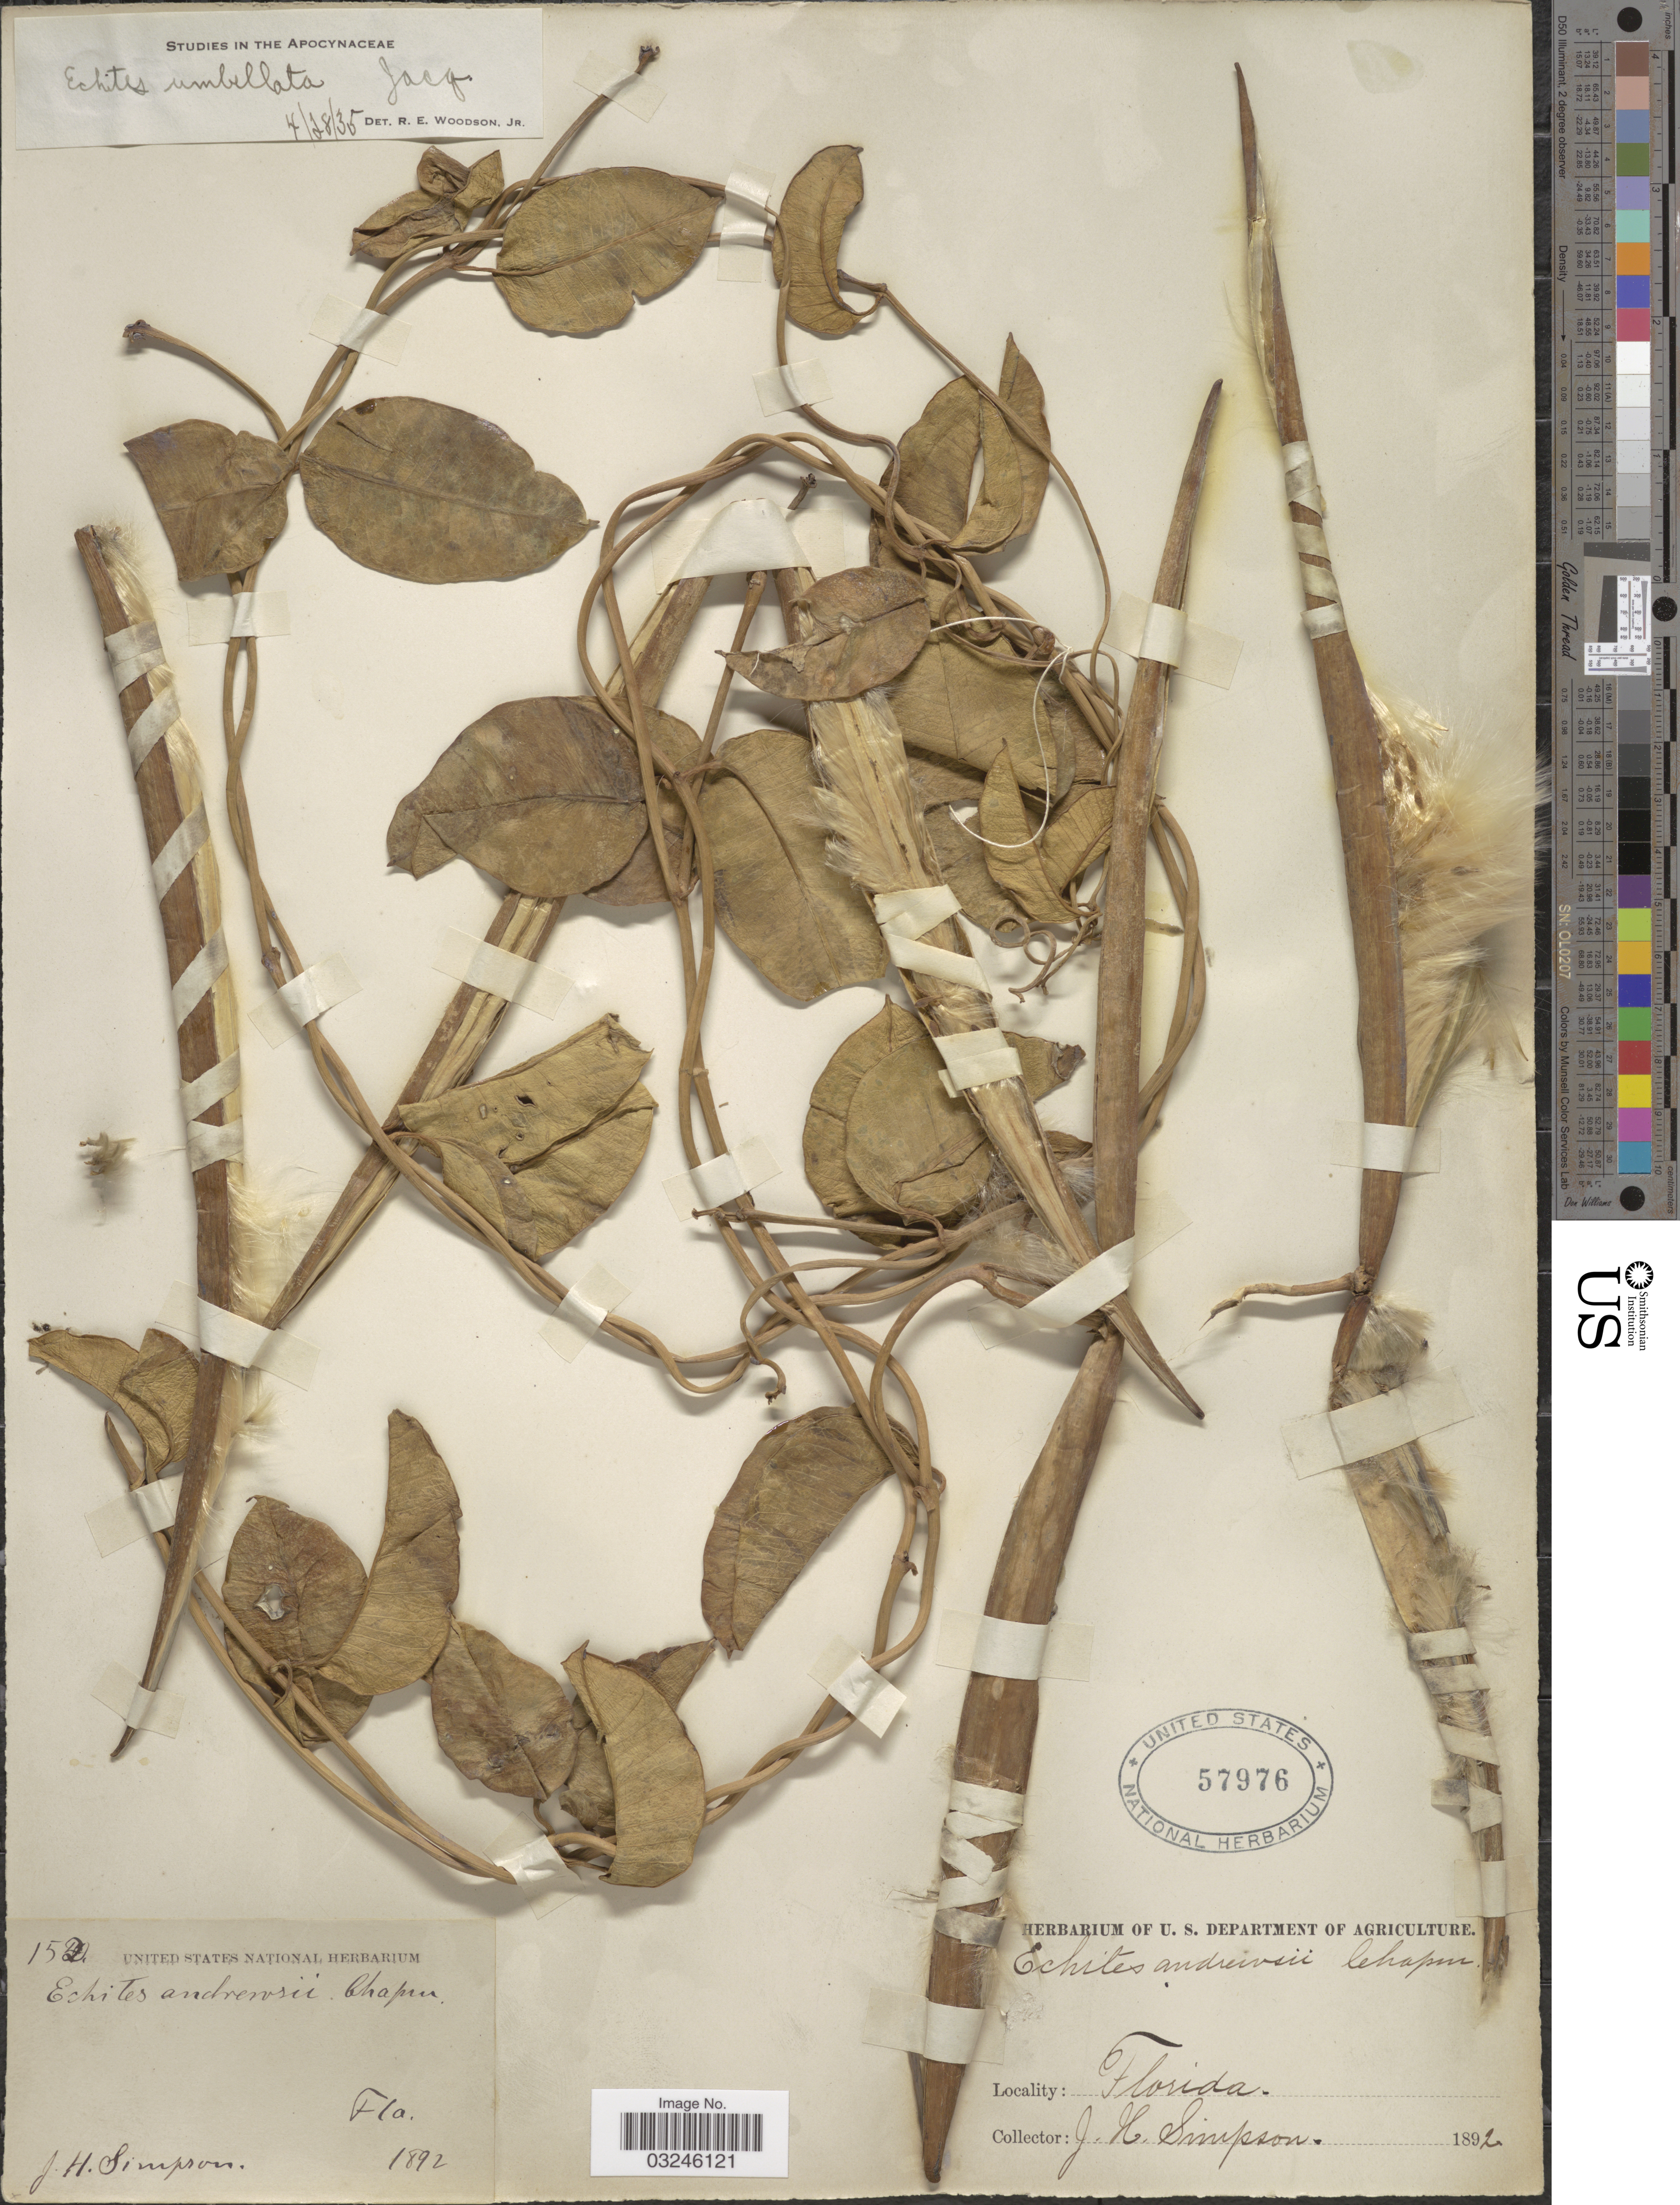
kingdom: Plantae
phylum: Tracheophyta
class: Magnoliopsida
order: Gentianales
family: Apocynaceae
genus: Echites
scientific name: Echites umbellatus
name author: Jacq.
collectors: J. H. Simpson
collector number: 152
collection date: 1892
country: United States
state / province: Florida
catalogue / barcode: US 57976